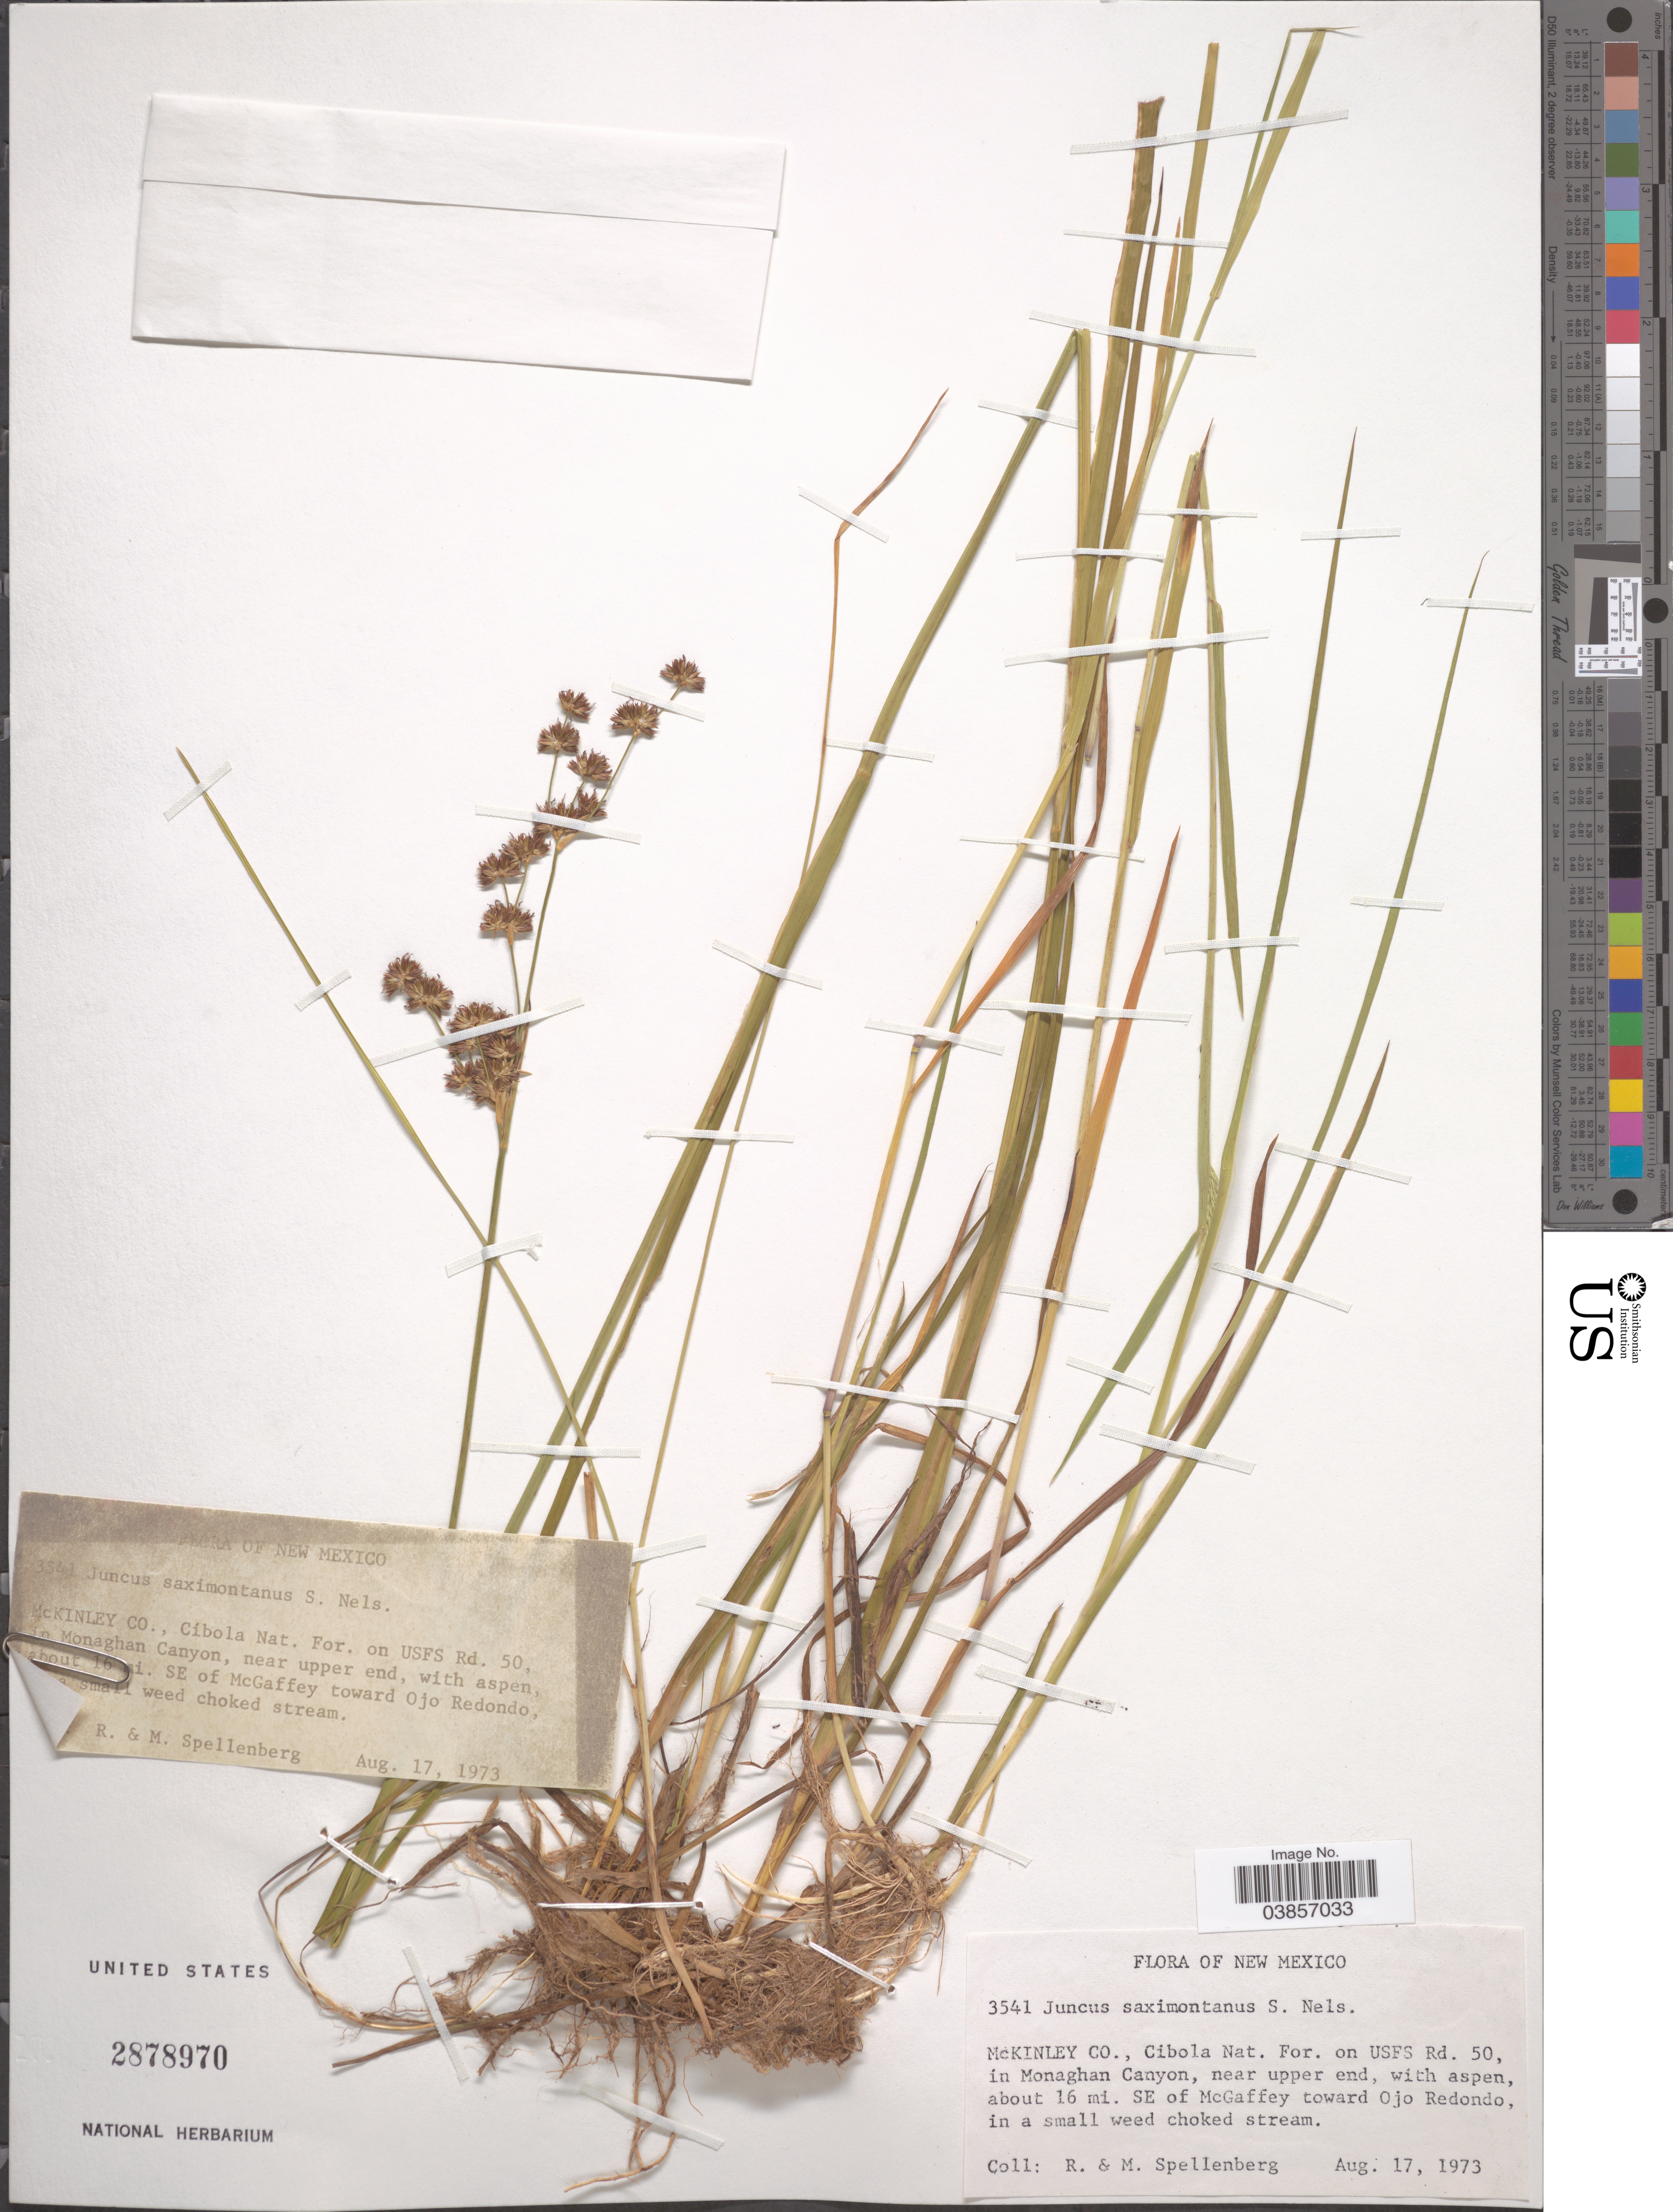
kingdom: Plantae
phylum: Tracheophyta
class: Liliopsida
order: Poales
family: Juncaceae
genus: Juncus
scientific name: Juncus saximontanus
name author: A. Nelson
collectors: R. Spellenberg & Spellenberg, M.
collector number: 3541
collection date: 1973-08-17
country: United States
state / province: New Mexico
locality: McKinley Co., Cibola Nat. For. on USFS Rd. 50, in Monaghan Canyon, near upper end, with aspen, about 16 mi. SE of McGaffey toward Ojo Redondo.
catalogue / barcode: US 2878970